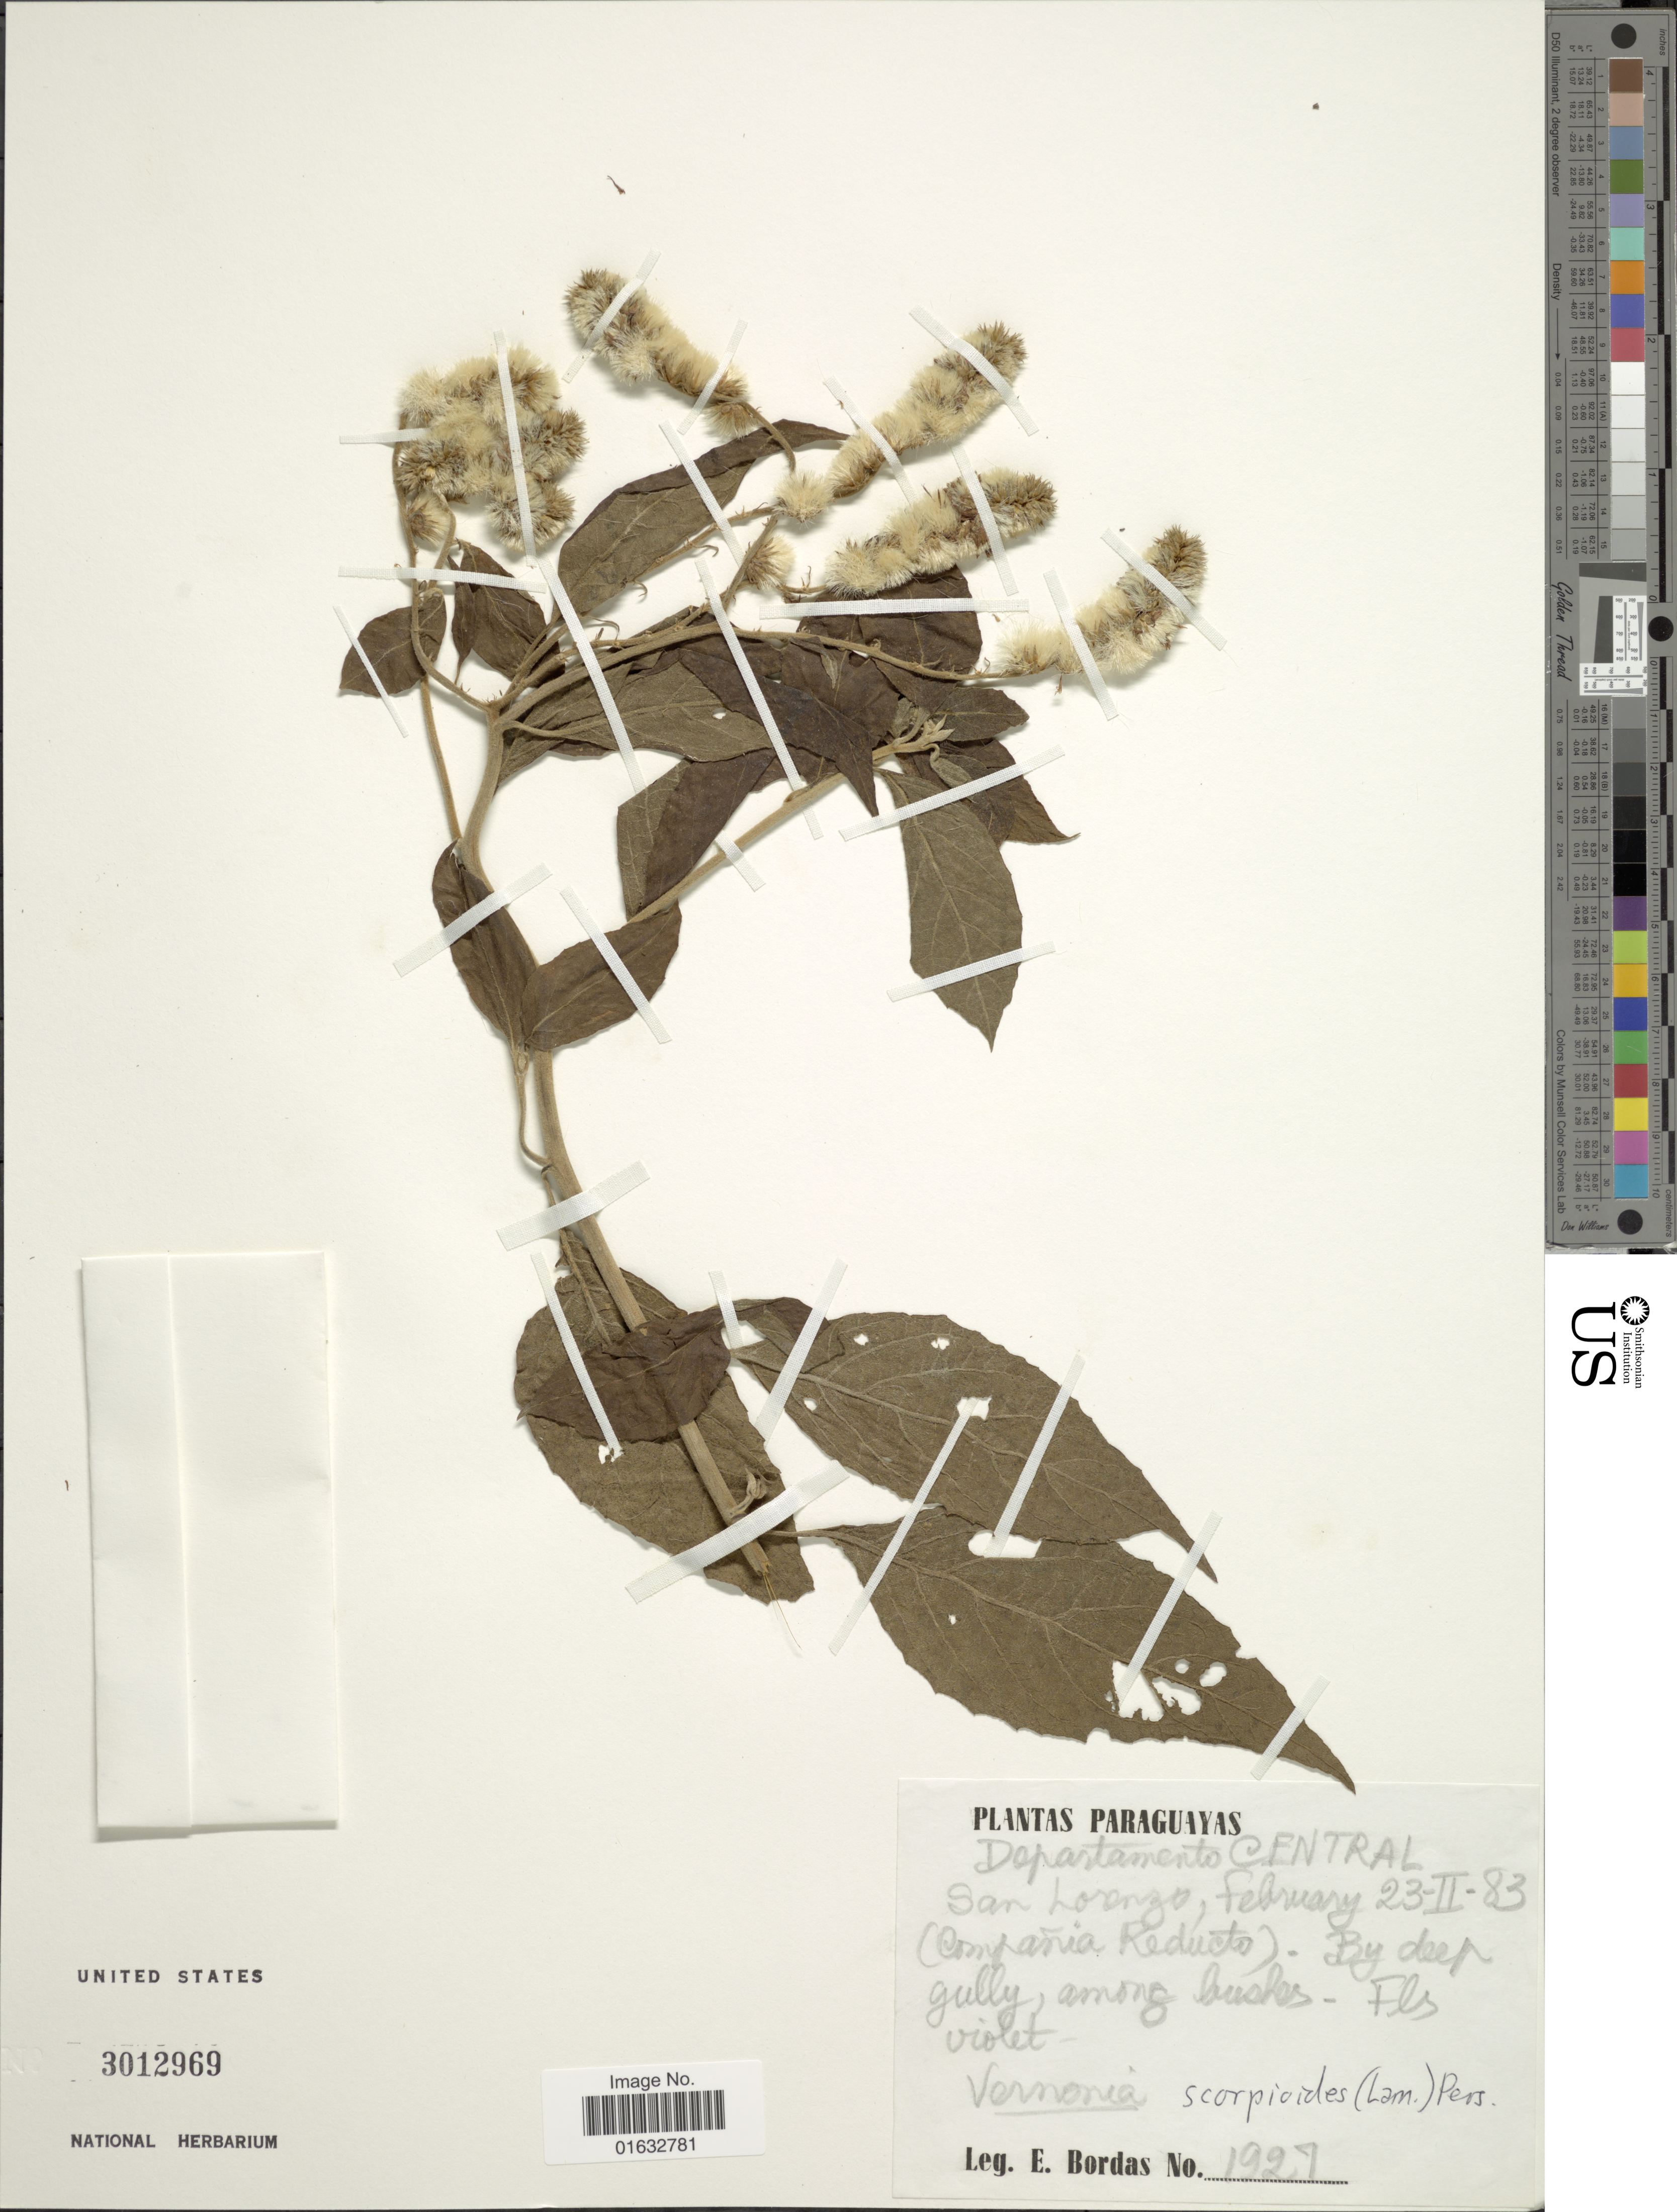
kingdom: Plantae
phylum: Tracheophyta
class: Magnoliopsida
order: Asterales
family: Asteraceae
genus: Cyrtocymura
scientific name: Cyrtocymura scorpioides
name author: (Lam.) H. Rob.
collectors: E. Bordas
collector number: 1927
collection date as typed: Transcribed d/m/y: 23/2/83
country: Paraguay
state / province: Central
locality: San Lorenzo, Compania Reducto)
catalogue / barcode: US 3012969